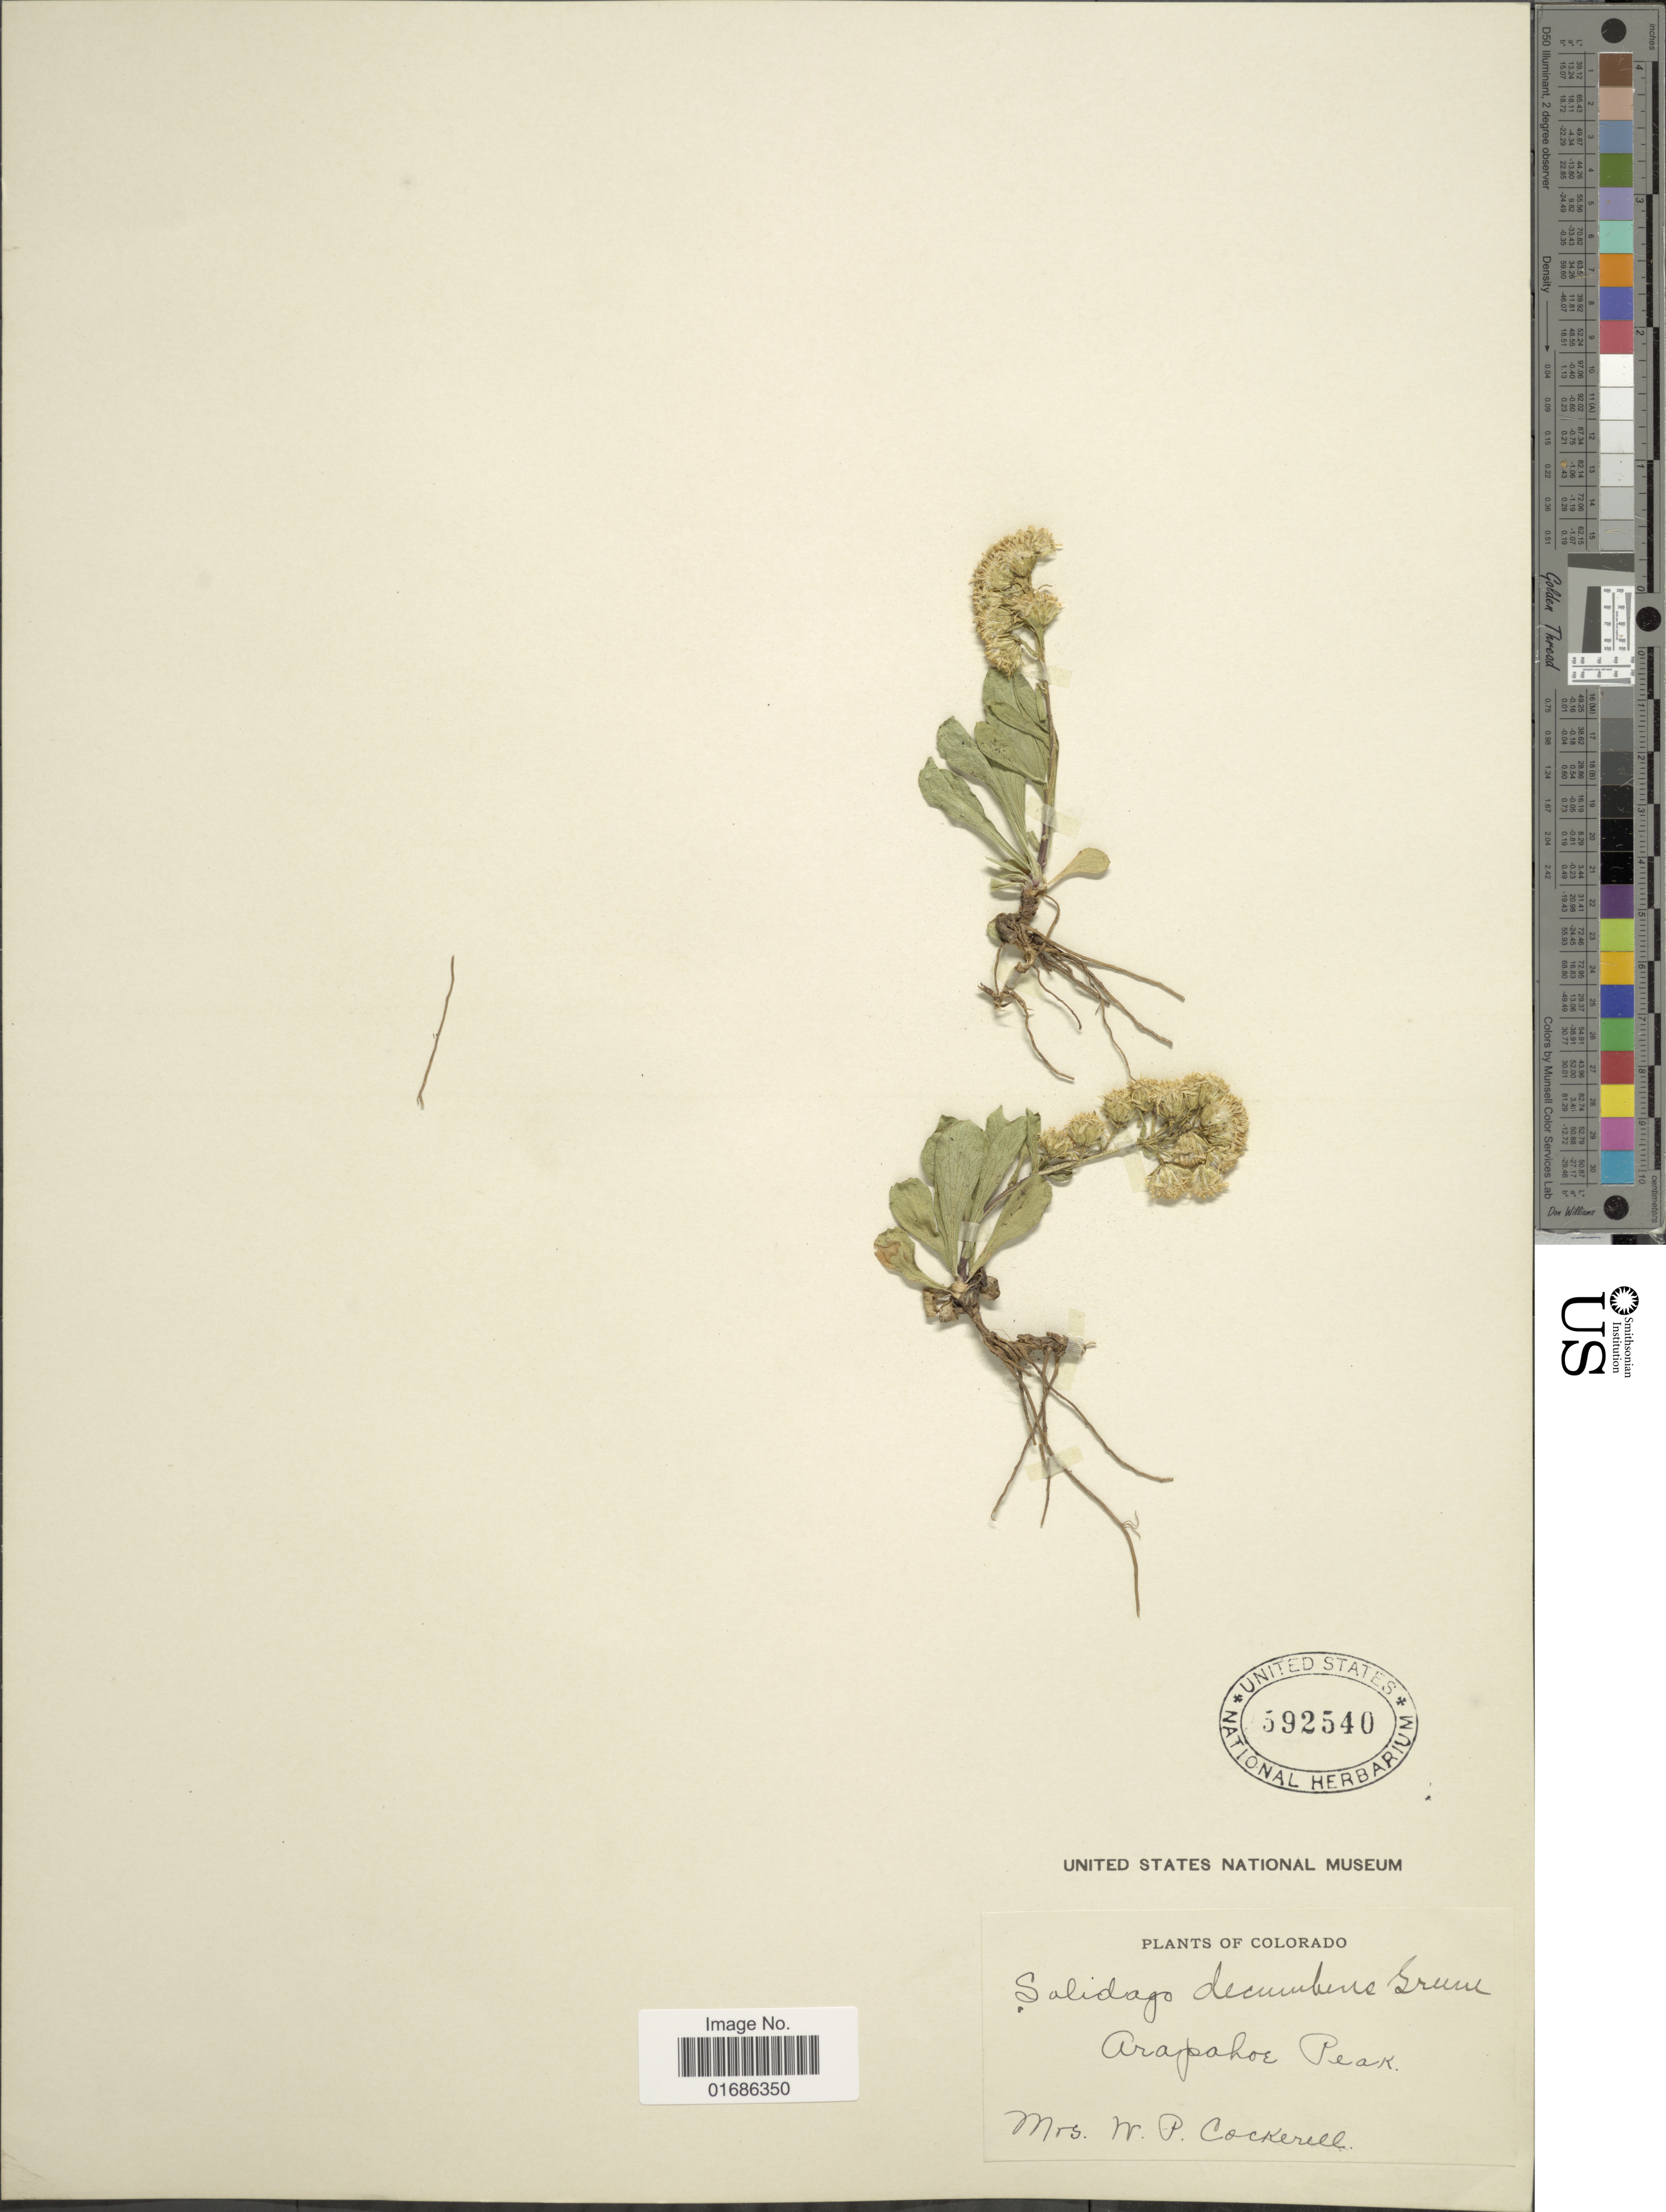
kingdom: Plantae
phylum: Tracheophyta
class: Magnoliopsida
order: Asterales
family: Asteraceae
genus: Solidago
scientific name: Solidago decumbens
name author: Greene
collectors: W. Cockerell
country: United States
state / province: Colorado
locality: Arapahoe Peak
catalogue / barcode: US 592540